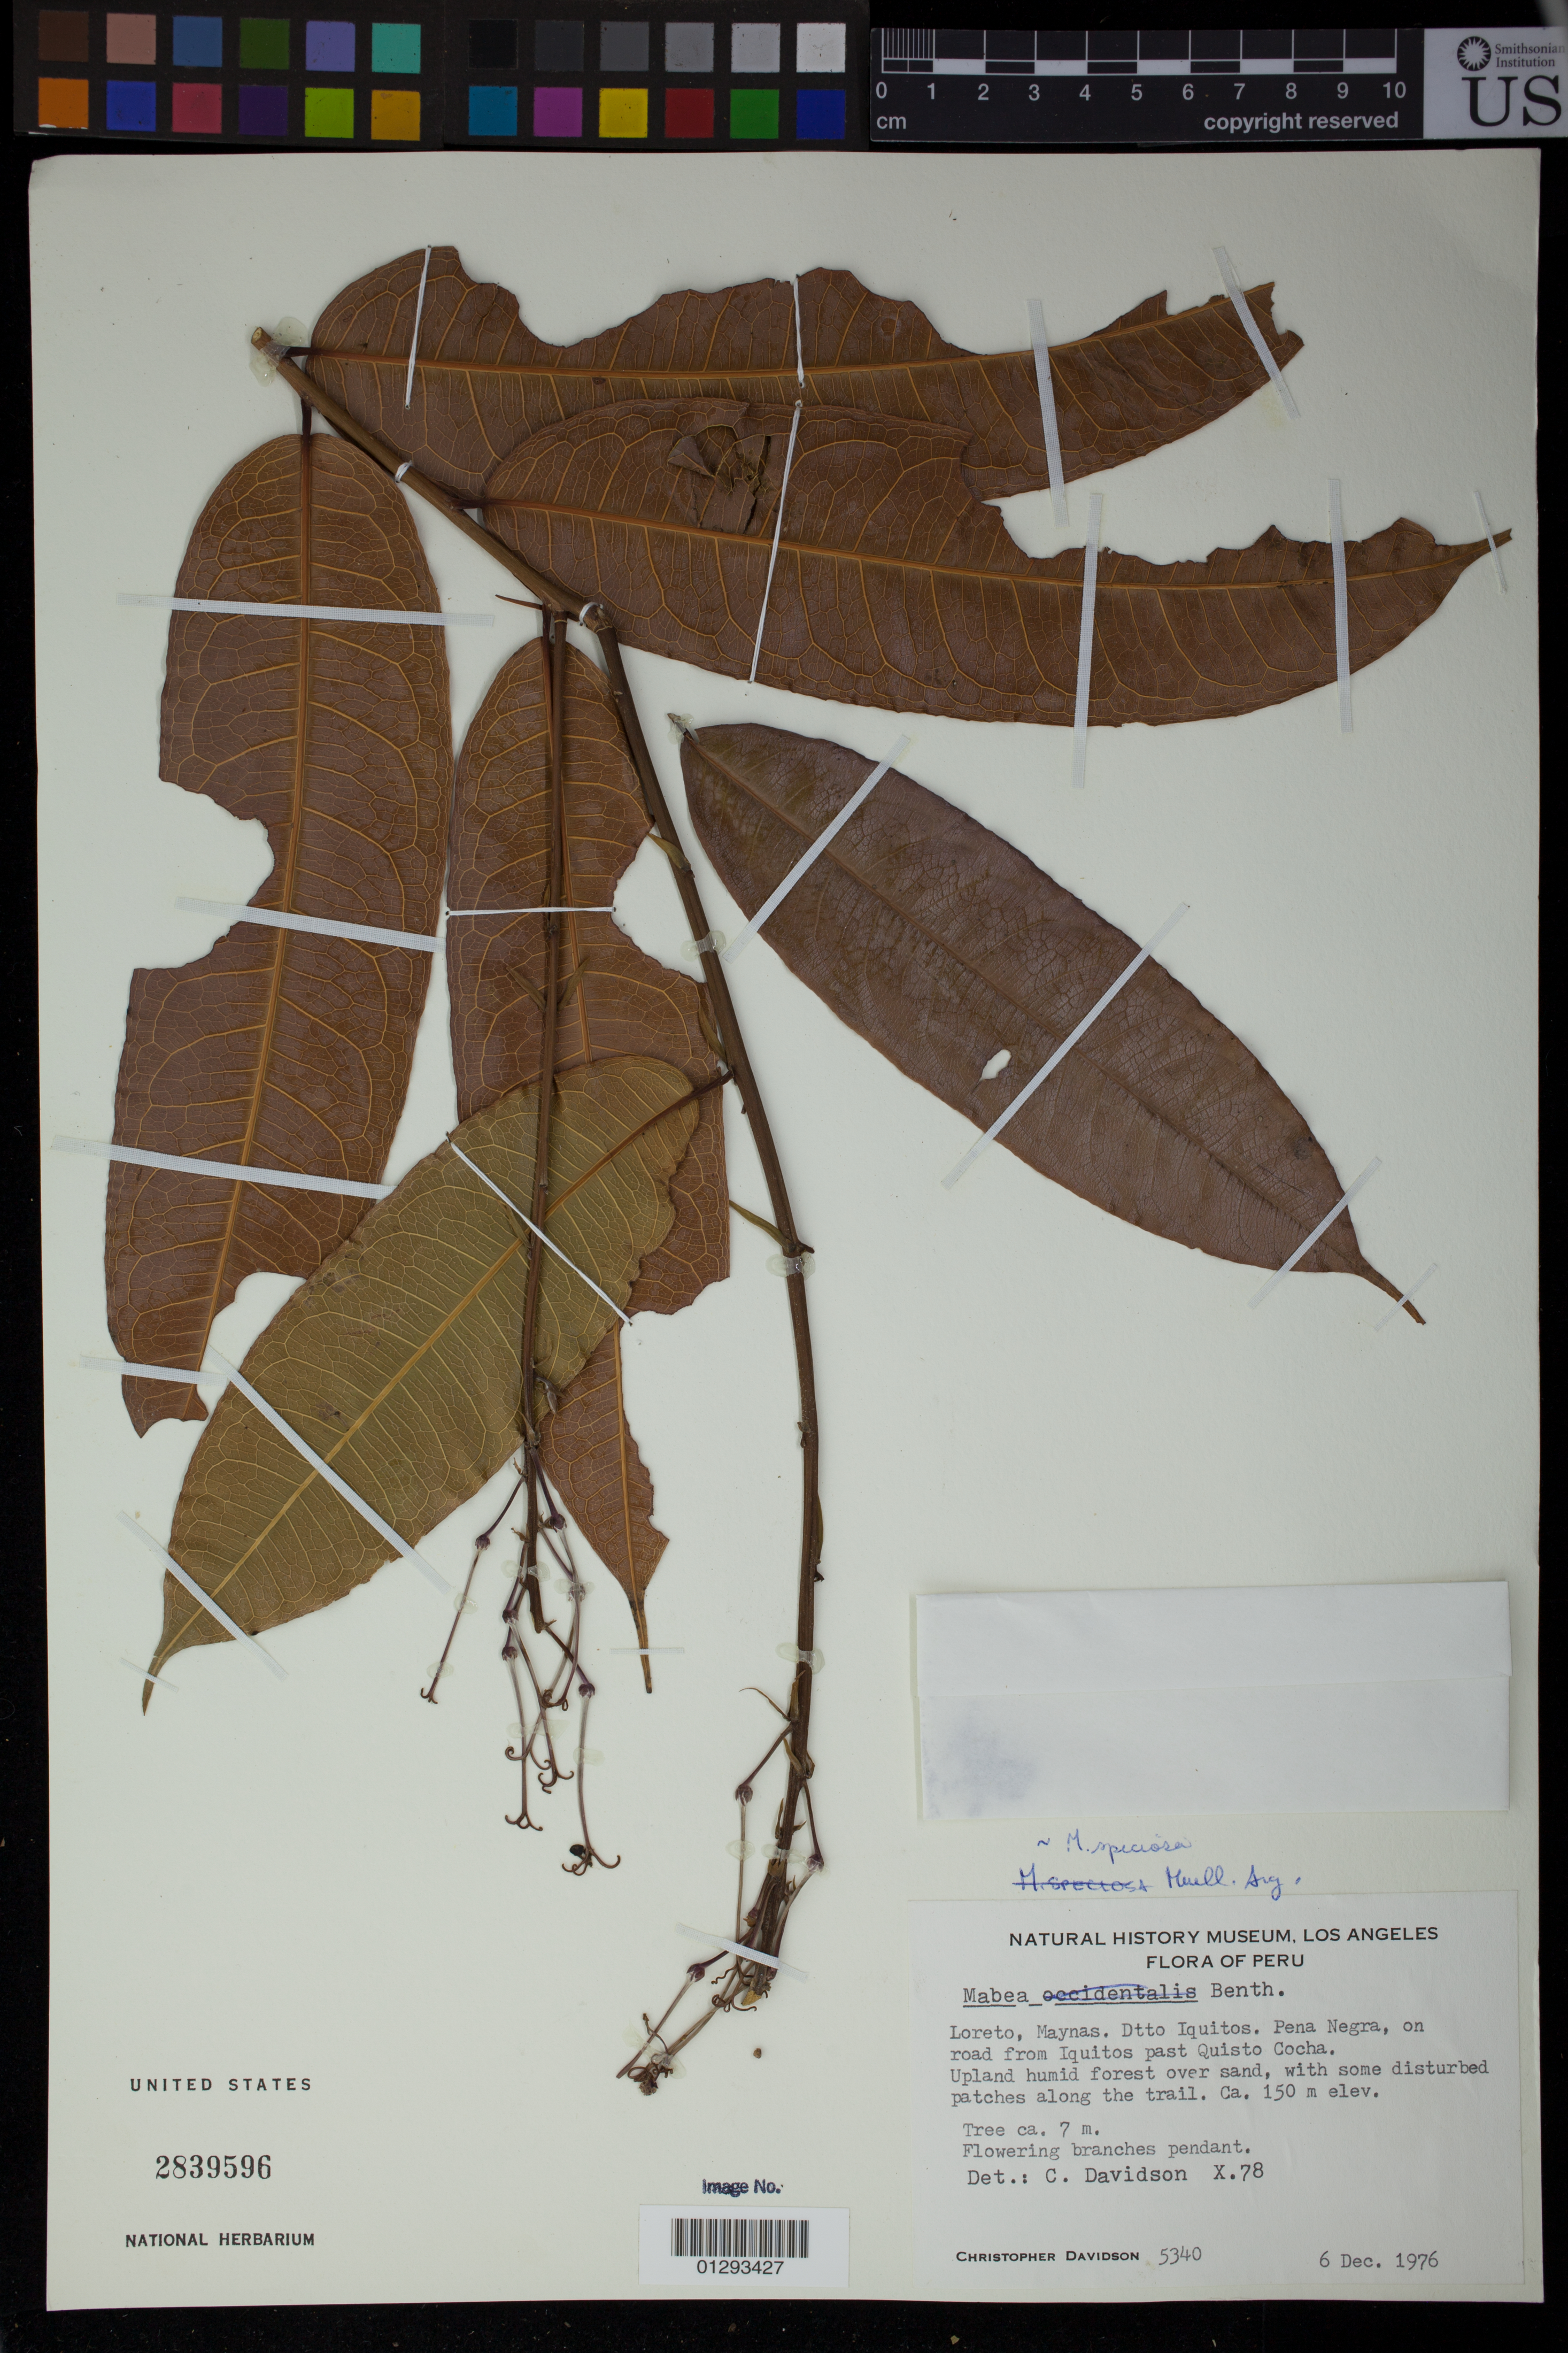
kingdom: Plantae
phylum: Tracheophyta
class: Magnoliopsida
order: Malpighiales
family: Euphorbiaceae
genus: Mabea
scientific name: Mabea speciosa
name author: Müll. Arg.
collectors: C. Davidson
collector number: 5340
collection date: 1976-12-06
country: Peru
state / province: Loreto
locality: Iquitos, Maynas. Dtto Iquitos, Pena Negra on road from Iquitos past Quisto Cocha.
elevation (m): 150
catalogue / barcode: US 2839596